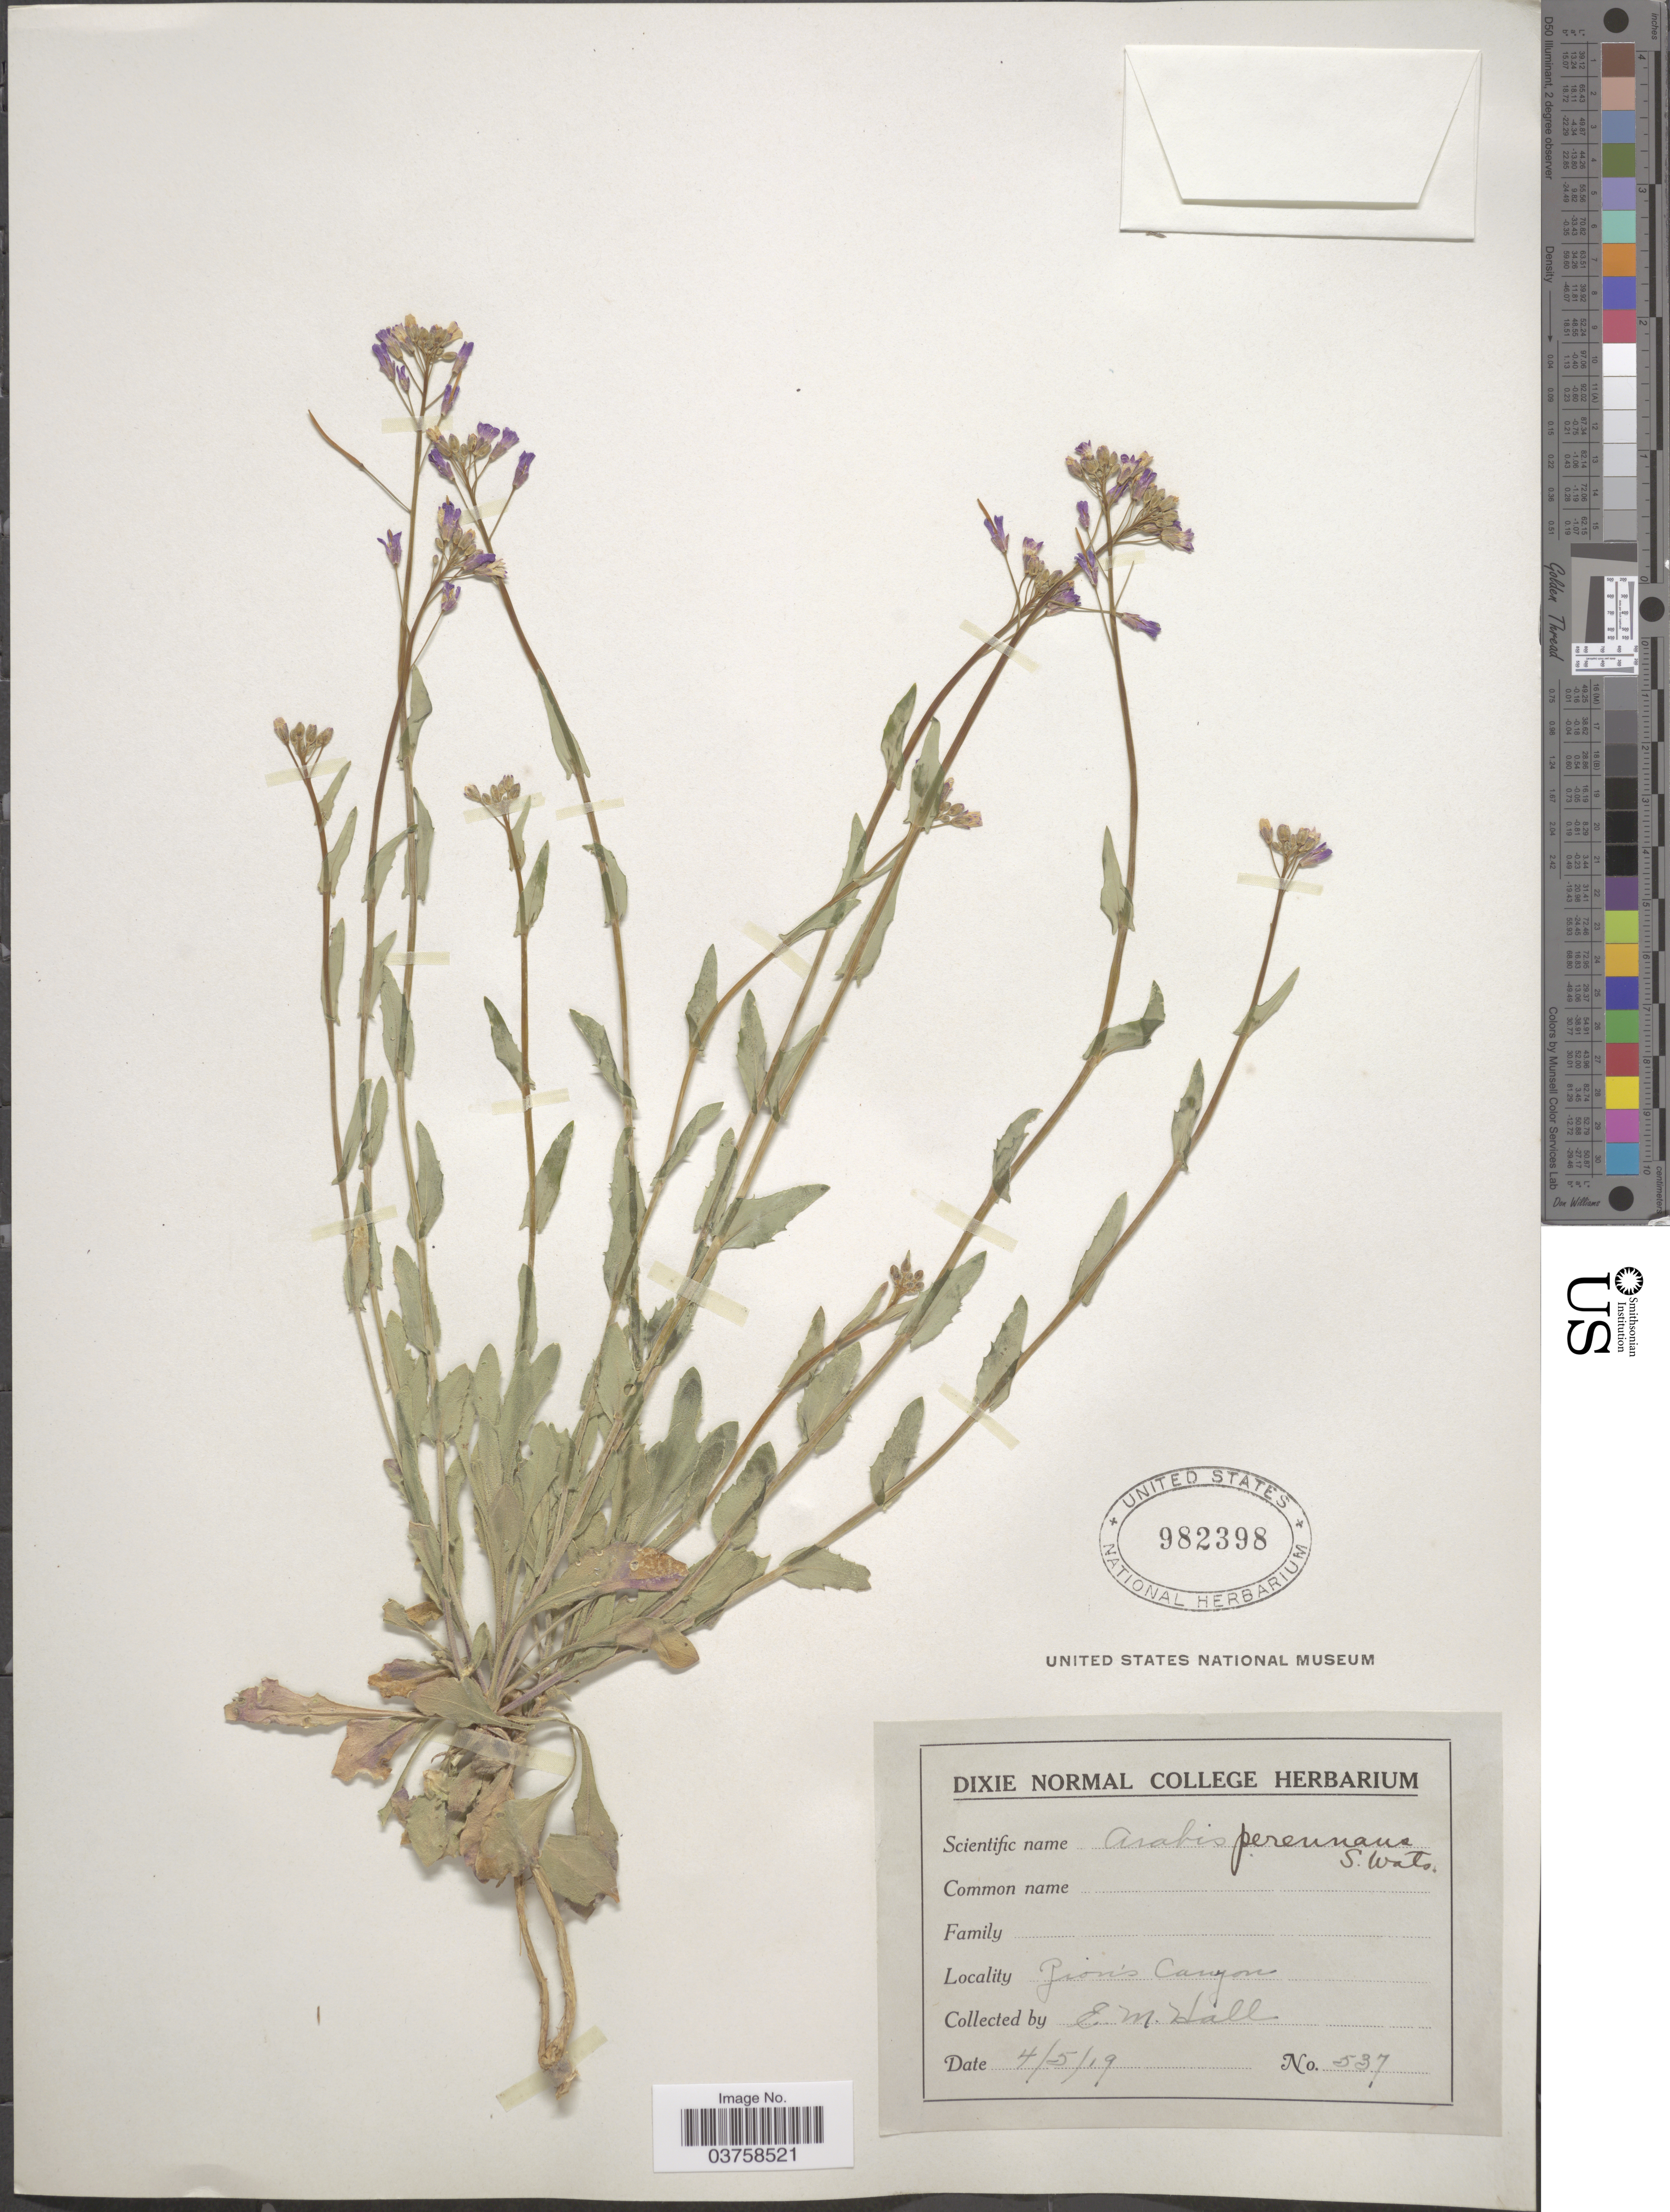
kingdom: Plantae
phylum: Tracheophyta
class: Magnoliopsida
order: Brassicales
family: Brassicaceae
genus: Arabis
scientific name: Arabis perennans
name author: S. Watson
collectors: E. Hall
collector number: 537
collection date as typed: Transcribed d/m/y: 5/4/19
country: United States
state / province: Utah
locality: Zion's Canyon.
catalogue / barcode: US 982398